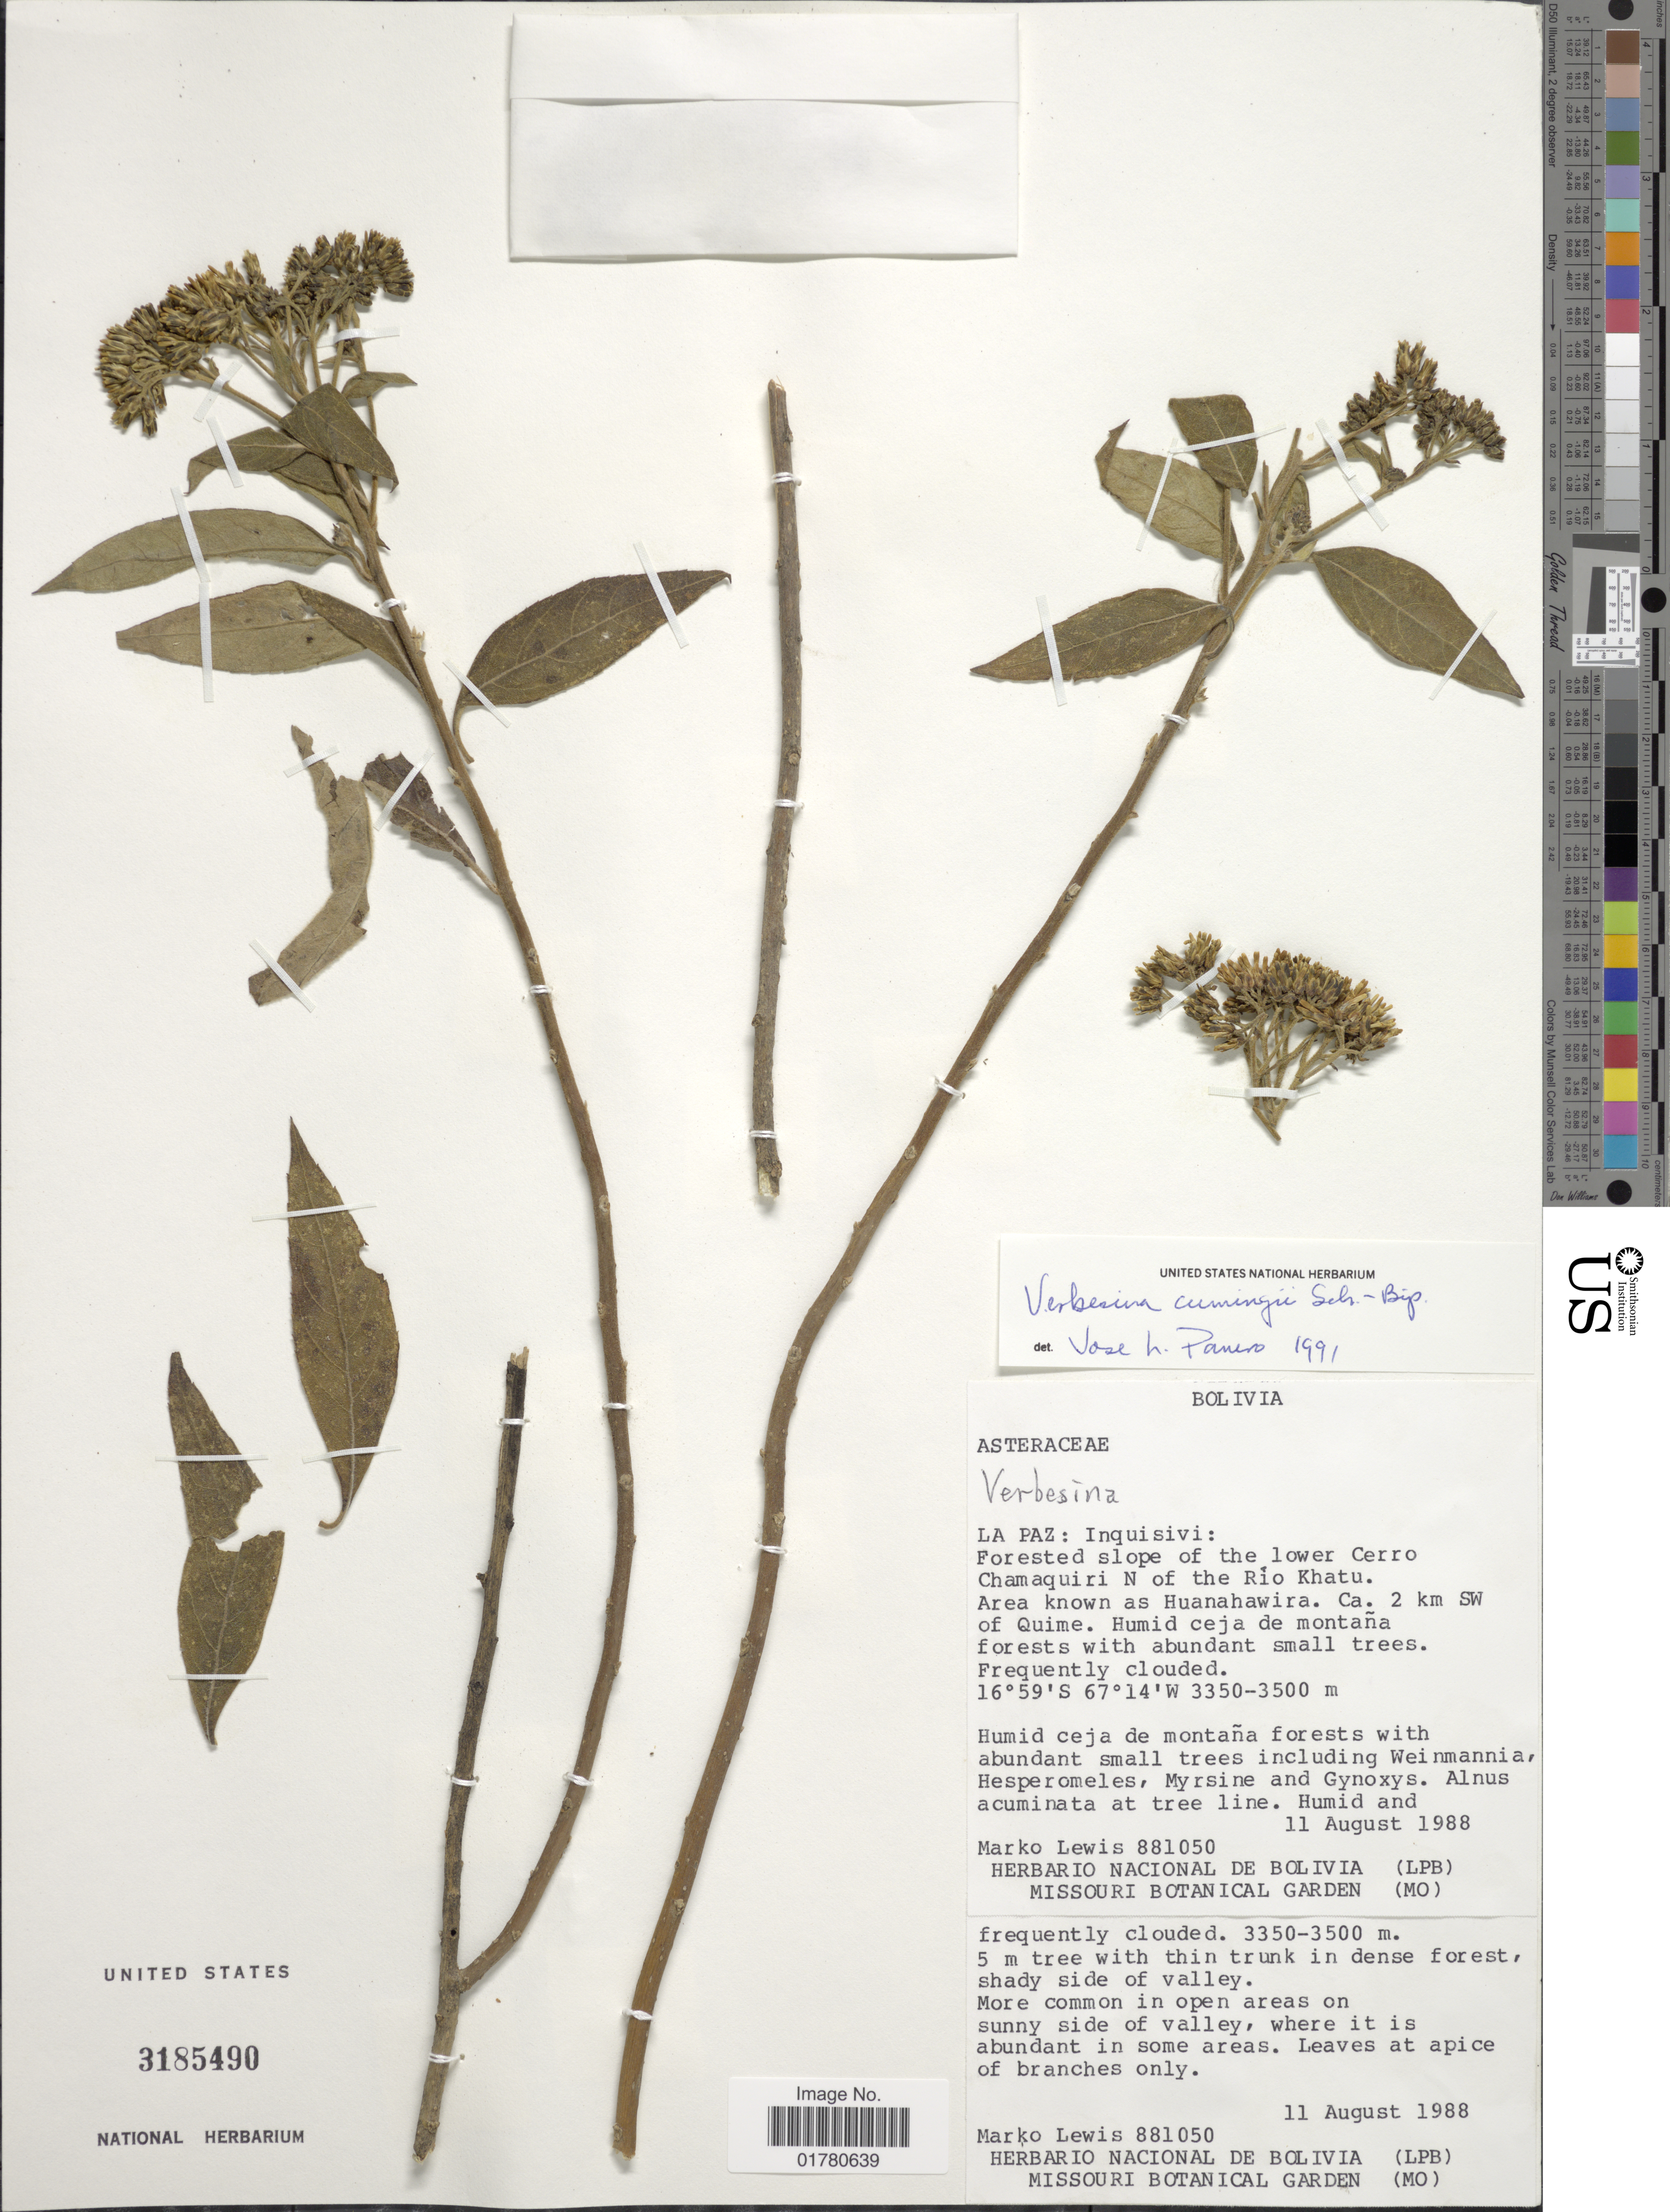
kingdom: Plantae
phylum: Tracheophyta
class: Magnoliopsida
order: Asterales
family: Asteraceae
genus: Verbesina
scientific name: Verbesina cumingii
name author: Sch. Bip. ex S.F. Blake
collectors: M. A. Lewis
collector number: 881050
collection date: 1988-08-11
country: Bolivia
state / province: La Paz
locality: Inquisivi: Forested slope of the lower Cerro Chamaquiri N of the Río Khatu. Area known as Huanahawira. Ca 2 k SW of Quime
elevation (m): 3350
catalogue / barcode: US 3185490